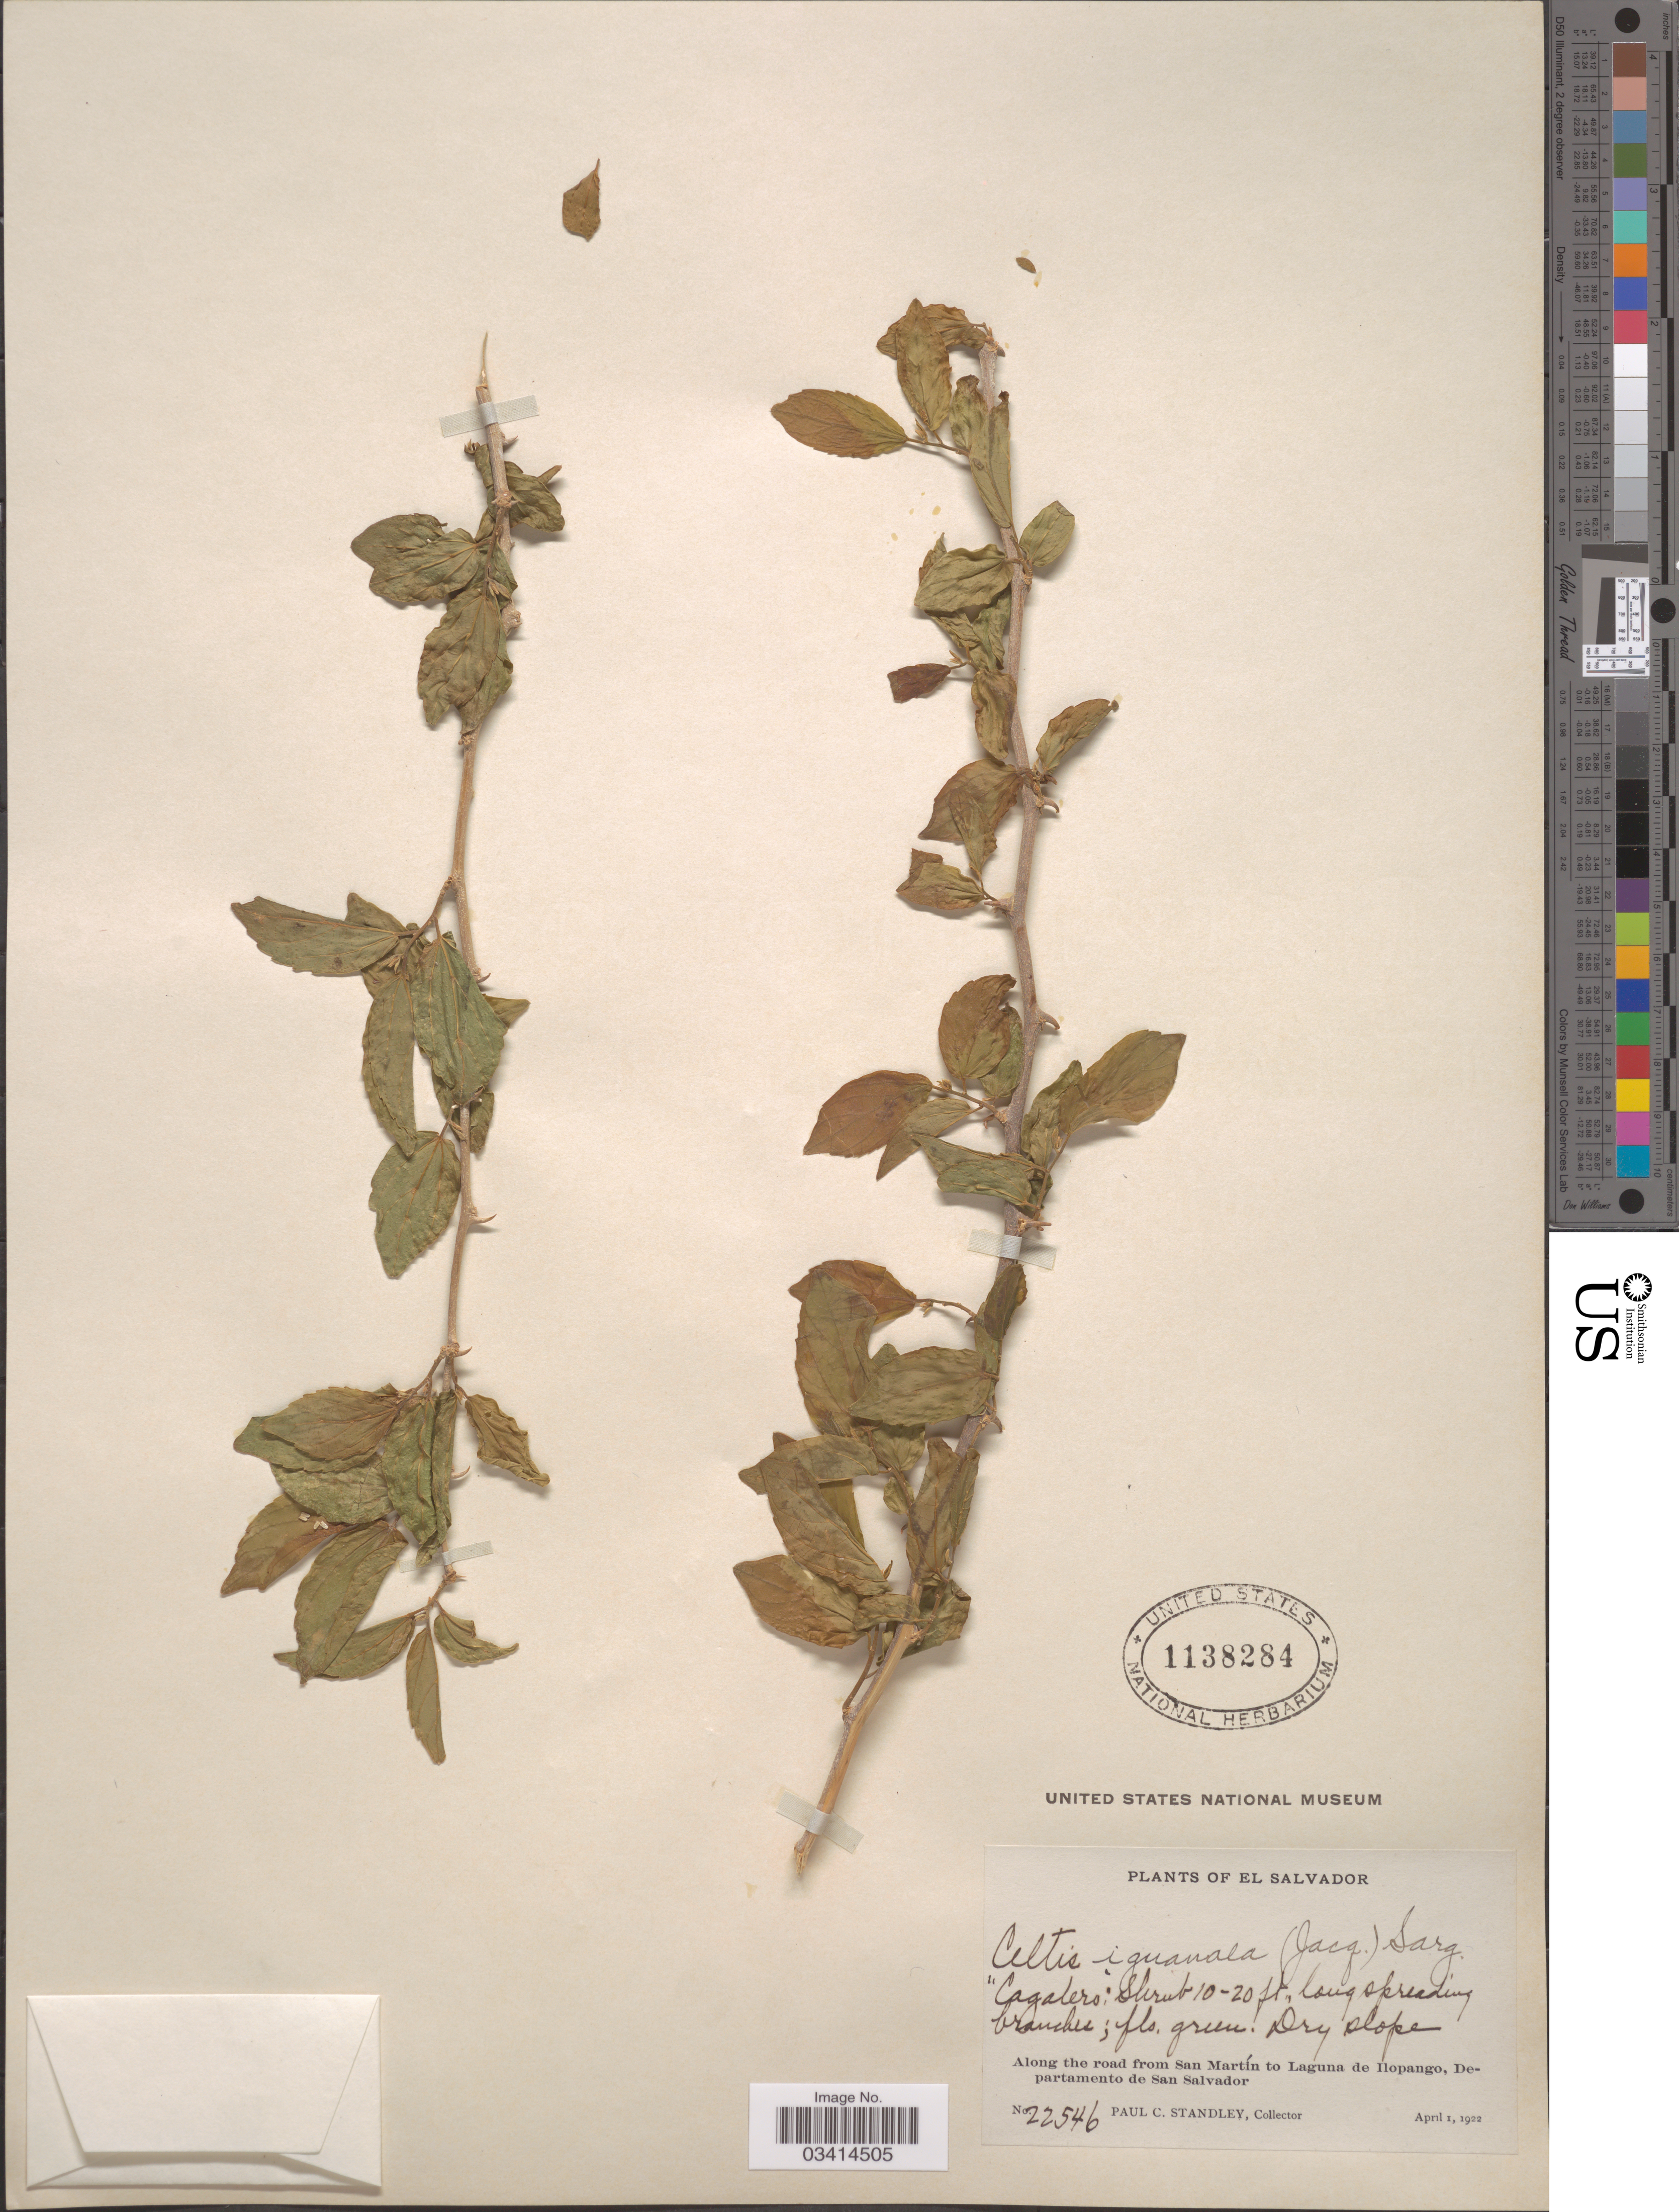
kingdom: Plantae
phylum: Tracheophyta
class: Magnoliopsida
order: Rosales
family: Cannabaceae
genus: Celtis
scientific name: Celtis iguanaea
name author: (Jacq.) Sarg.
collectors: P. C. Standley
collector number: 22546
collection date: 1922-04-01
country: El Salvador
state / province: San Salvador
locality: Along the road from San Martín to Laguna de Ilopango, Departamento de San Salvador.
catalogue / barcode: US 1138284